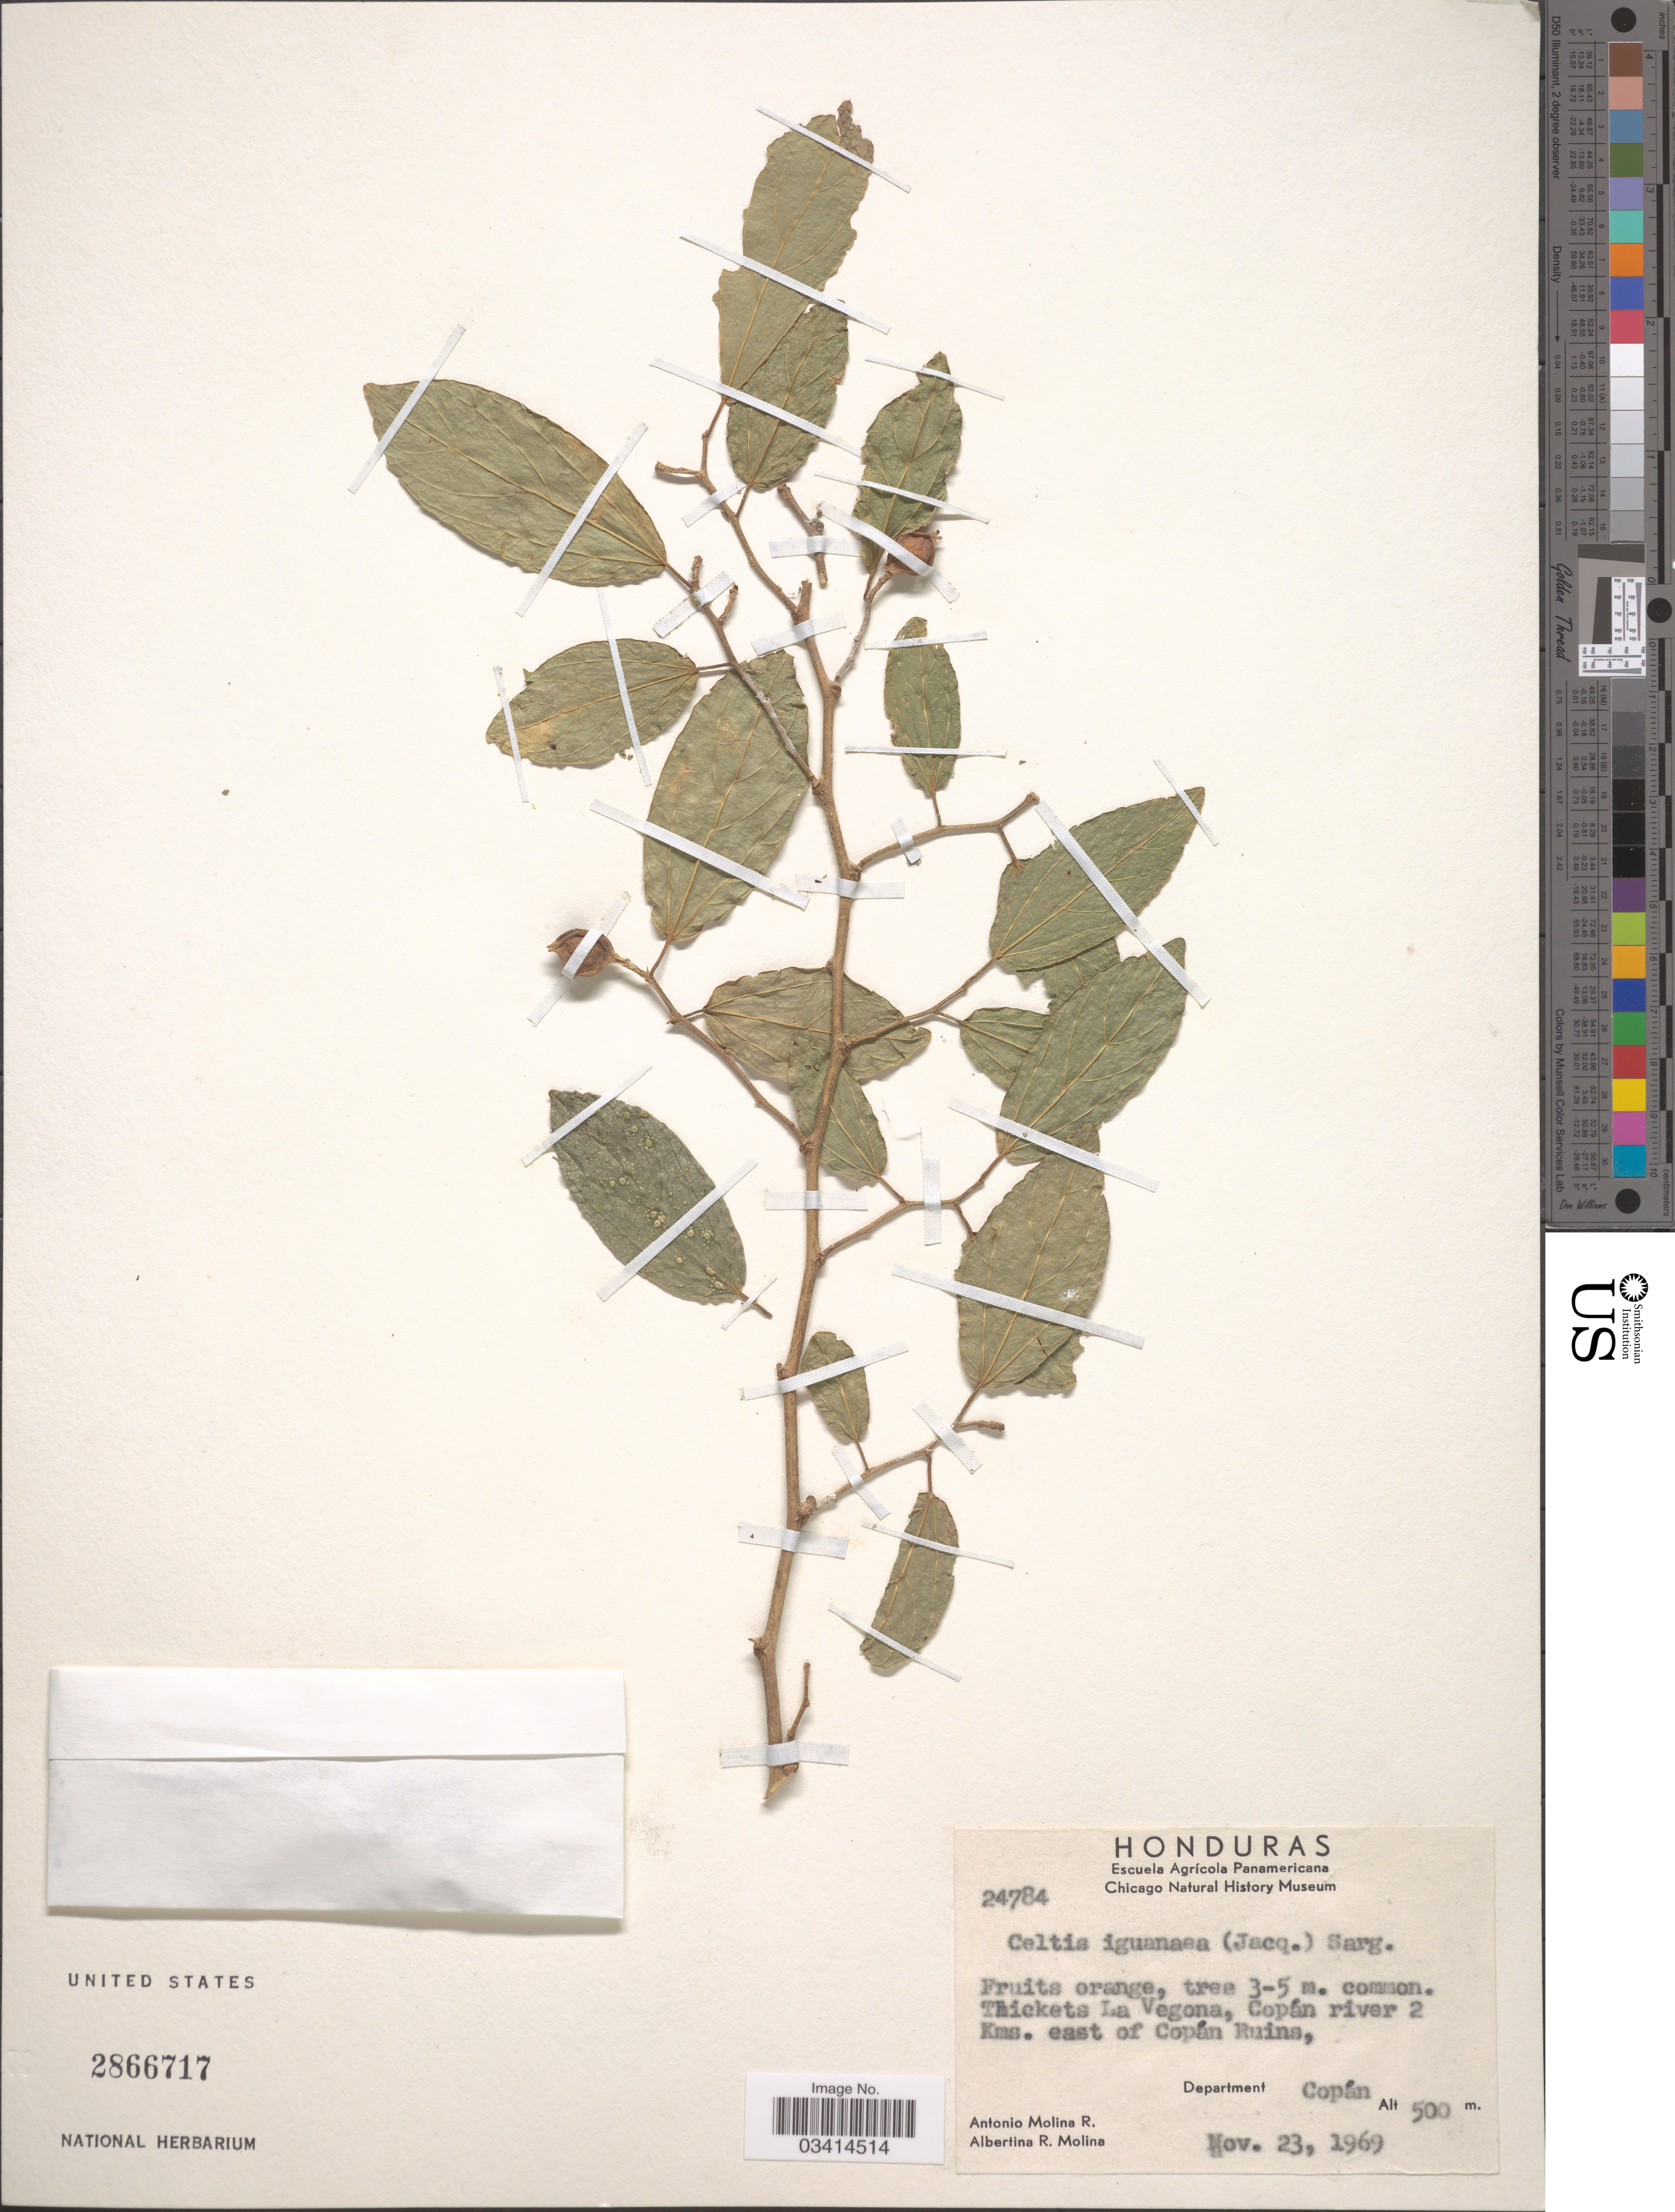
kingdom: Plantae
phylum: Tracheophyta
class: Magnoliopsida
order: Rosales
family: Cannabaceae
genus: Celtis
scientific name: Celtis iguanaea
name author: (Jacq.) Sarg.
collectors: A. Molina R. & A. R. Molina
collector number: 24784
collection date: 1969-11-23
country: Honduras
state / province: Copán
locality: Thickets La Vegona, Copán river 2 Kms. east of Copán Ruins, Department Copán.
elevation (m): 500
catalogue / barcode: US 2866717